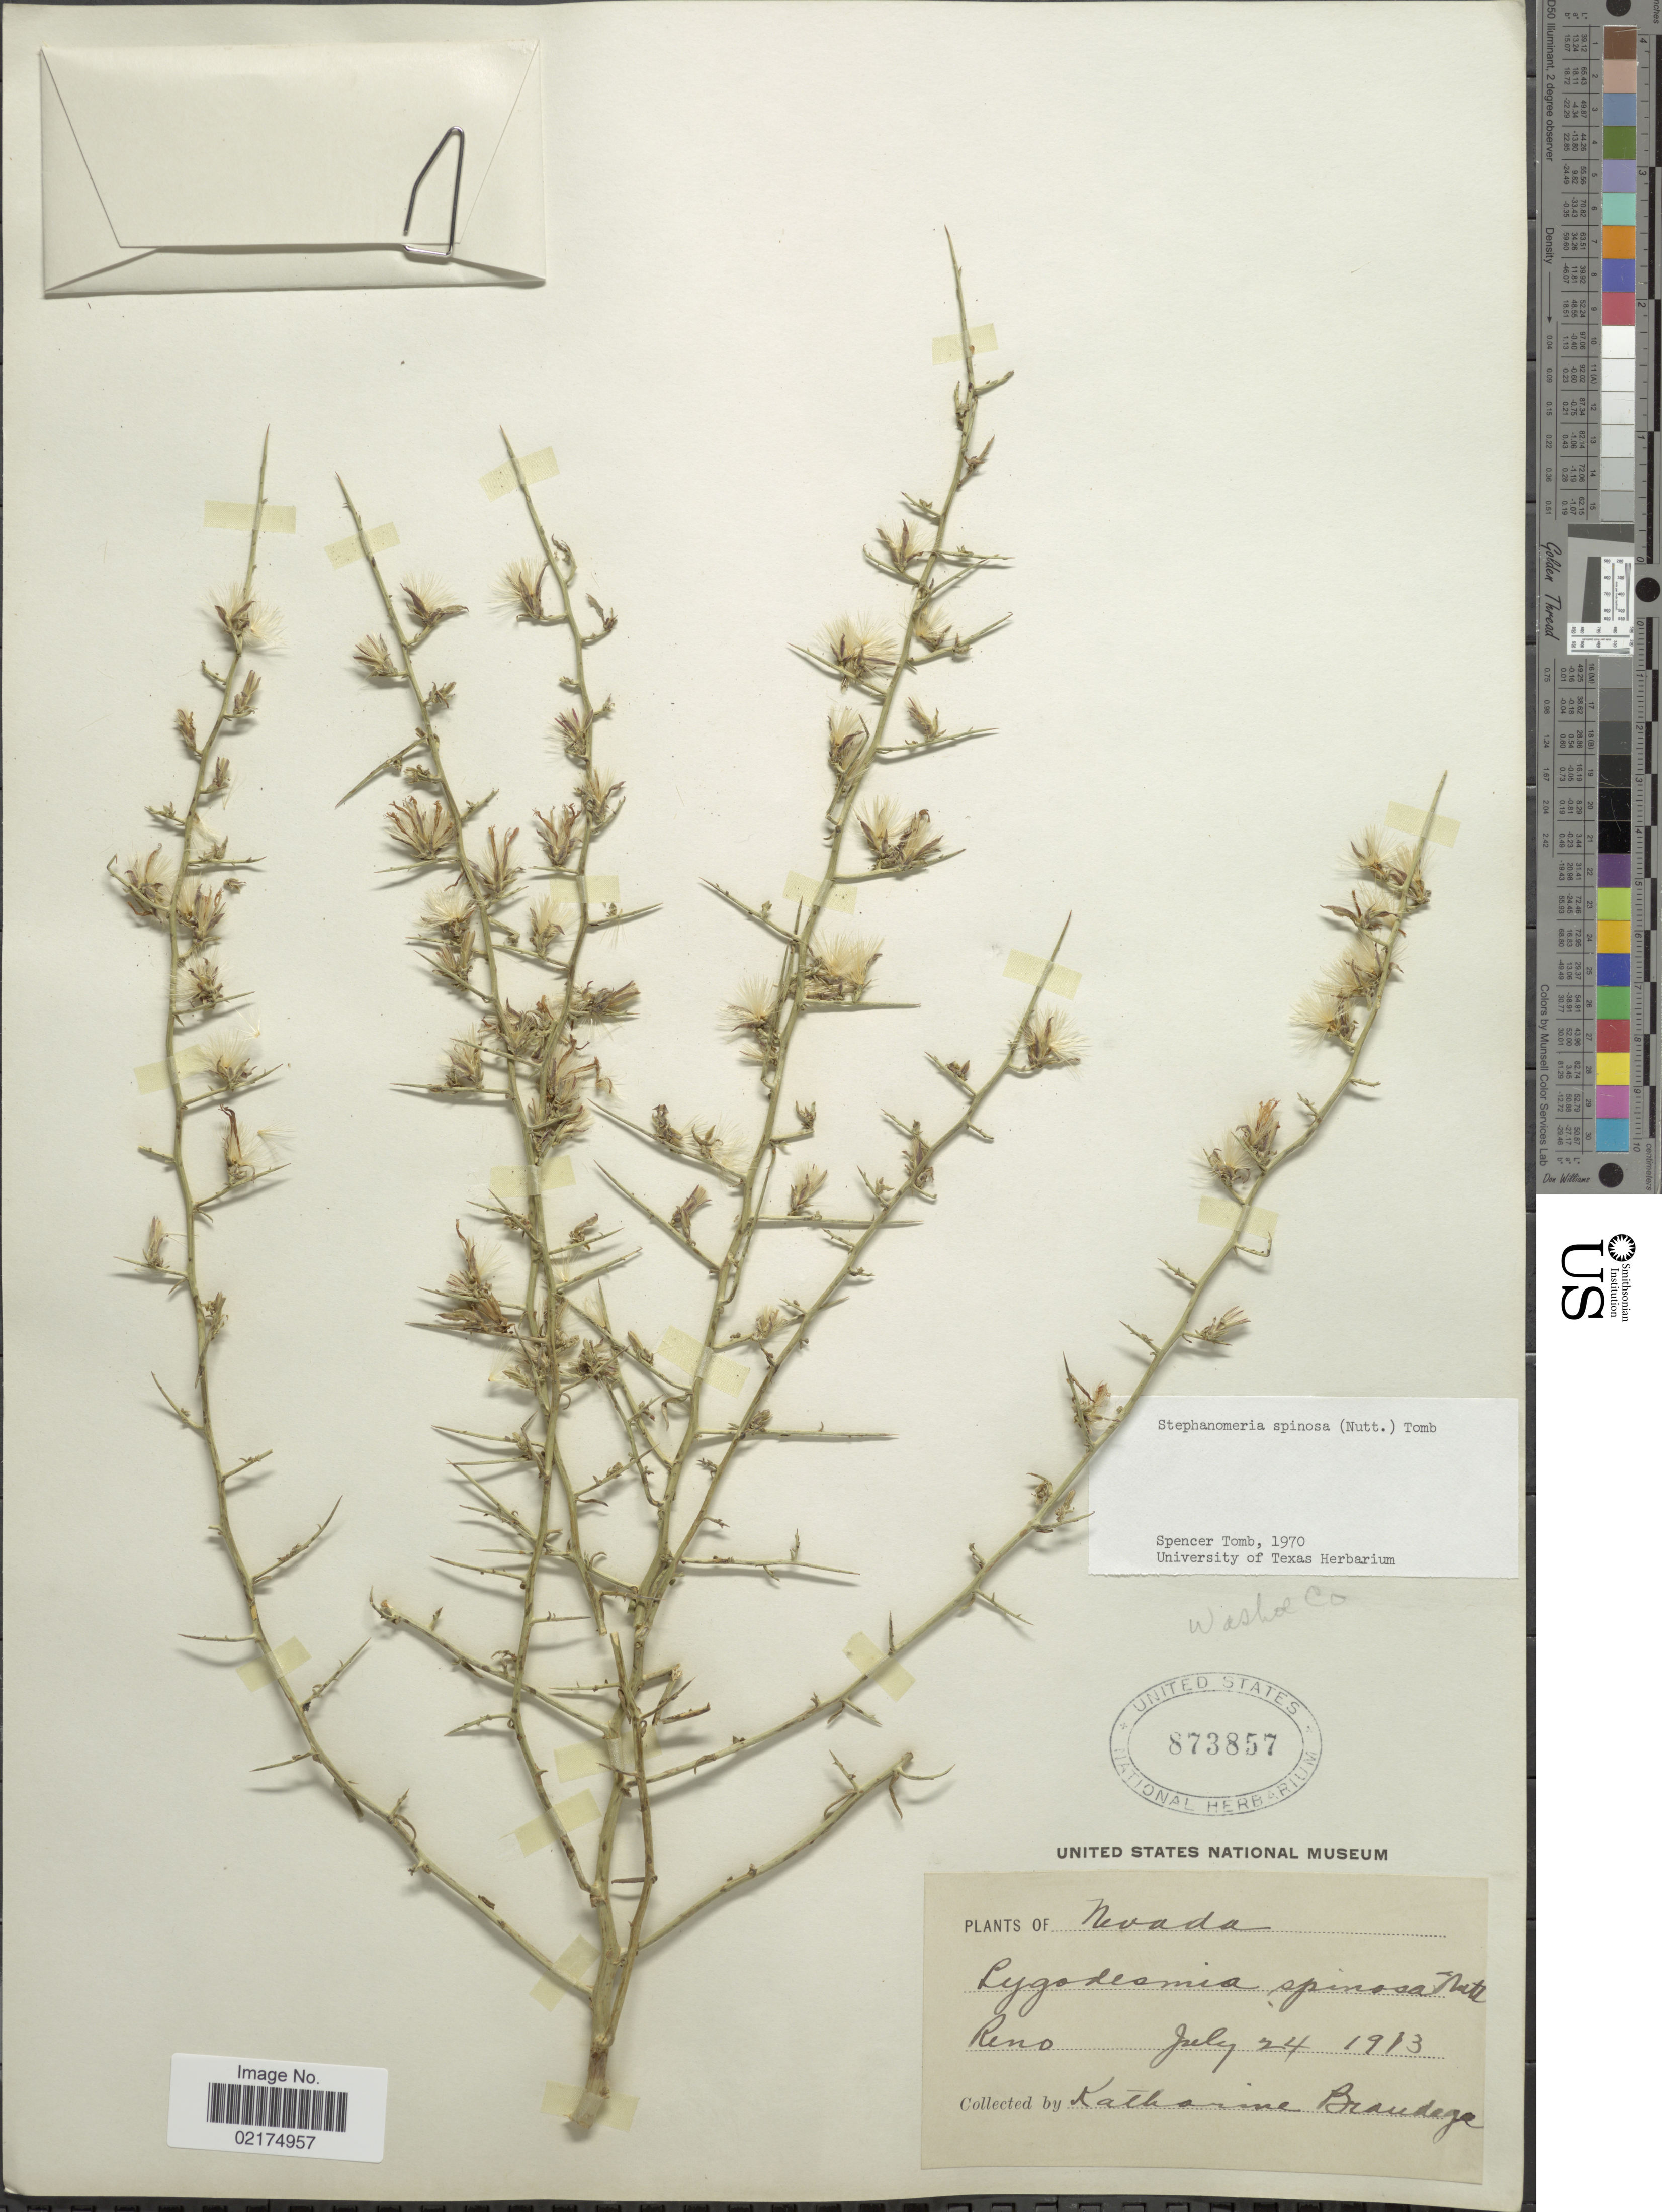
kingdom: Plantae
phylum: Tracheophyta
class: Magnoliopsida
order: Asterales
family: Asteraceae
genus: Pleiacanthus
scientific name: Pleiacanthus spinosus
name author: (Nutt.) Rydb.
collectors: M. K. Brandegee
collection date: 1913-07-24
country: United States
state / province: Nevada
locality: Reno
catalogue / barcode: US 873857